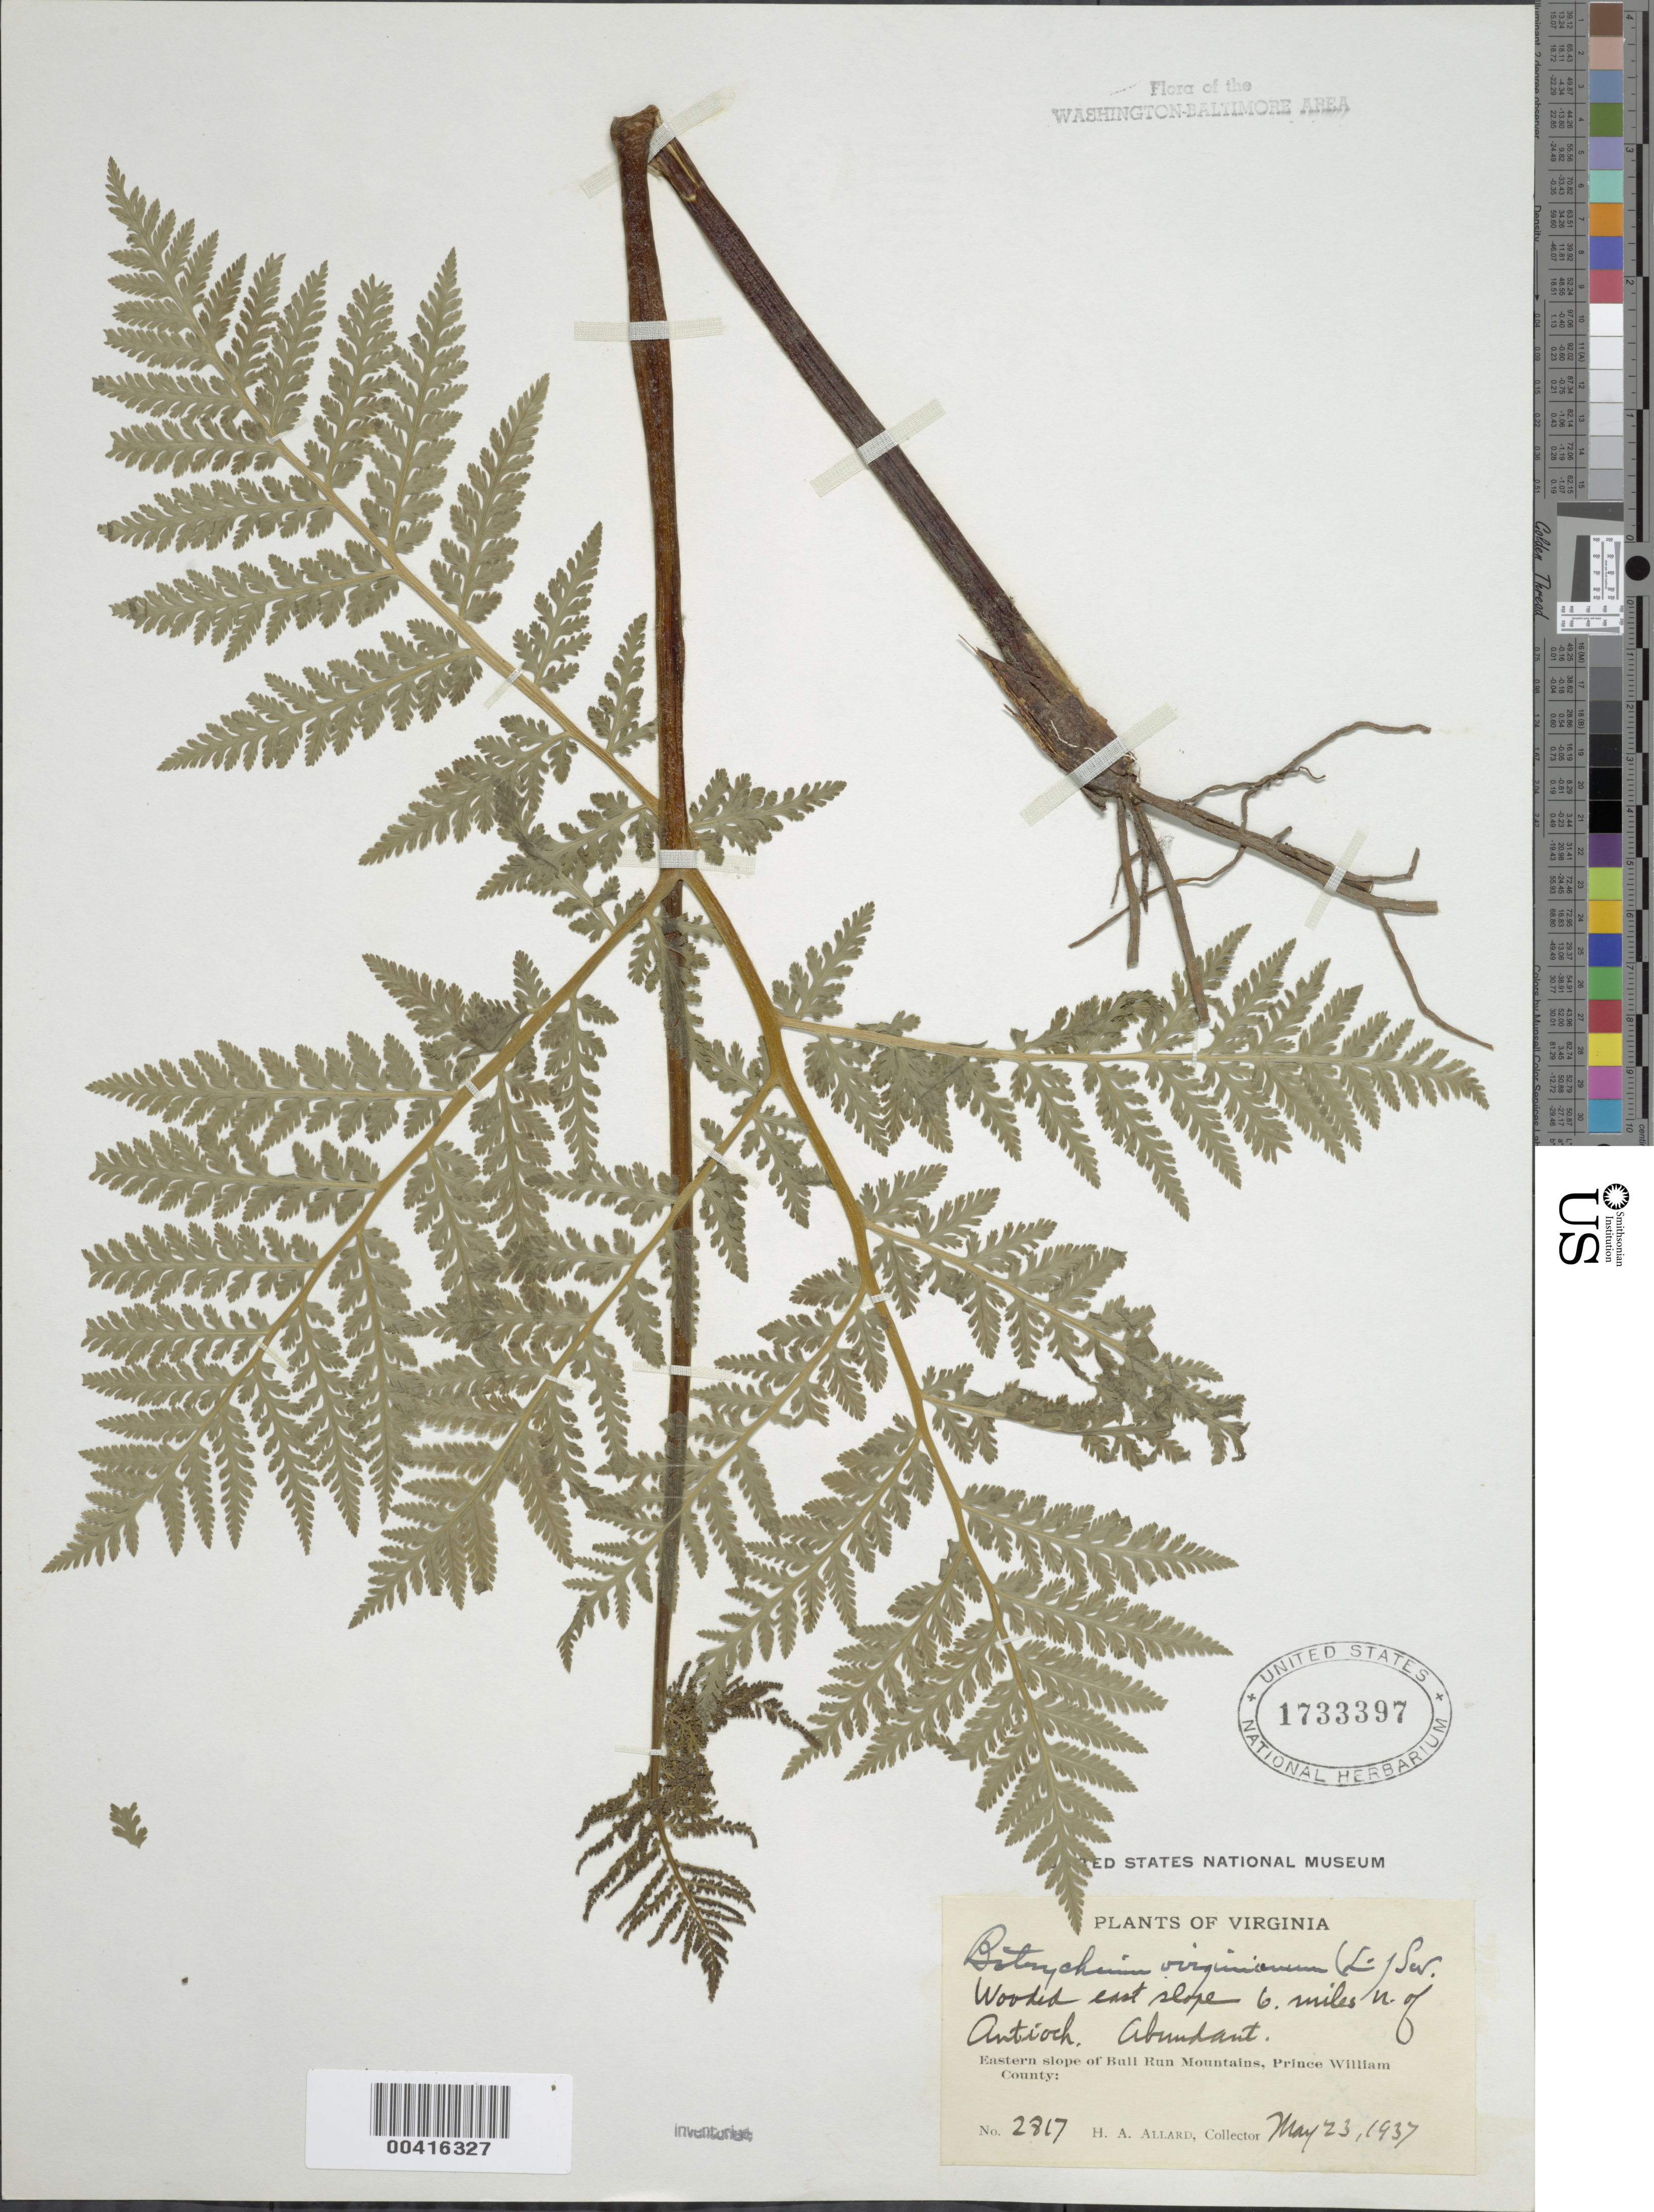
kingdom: Plantae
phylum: Tracheophyta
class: Polypodiopsida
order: Ophioglossales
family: Ophioglossaceae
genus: Botrychium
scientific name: Botrychium virginianum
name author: (L.) Sw.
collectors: H. A. Allard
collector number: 2817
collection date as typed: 23 May 1937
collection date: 1937-05-23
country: United States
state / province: Virginia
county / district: Prince William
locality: North of Antioch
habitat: Wooded east slope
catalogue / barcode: US 1733397